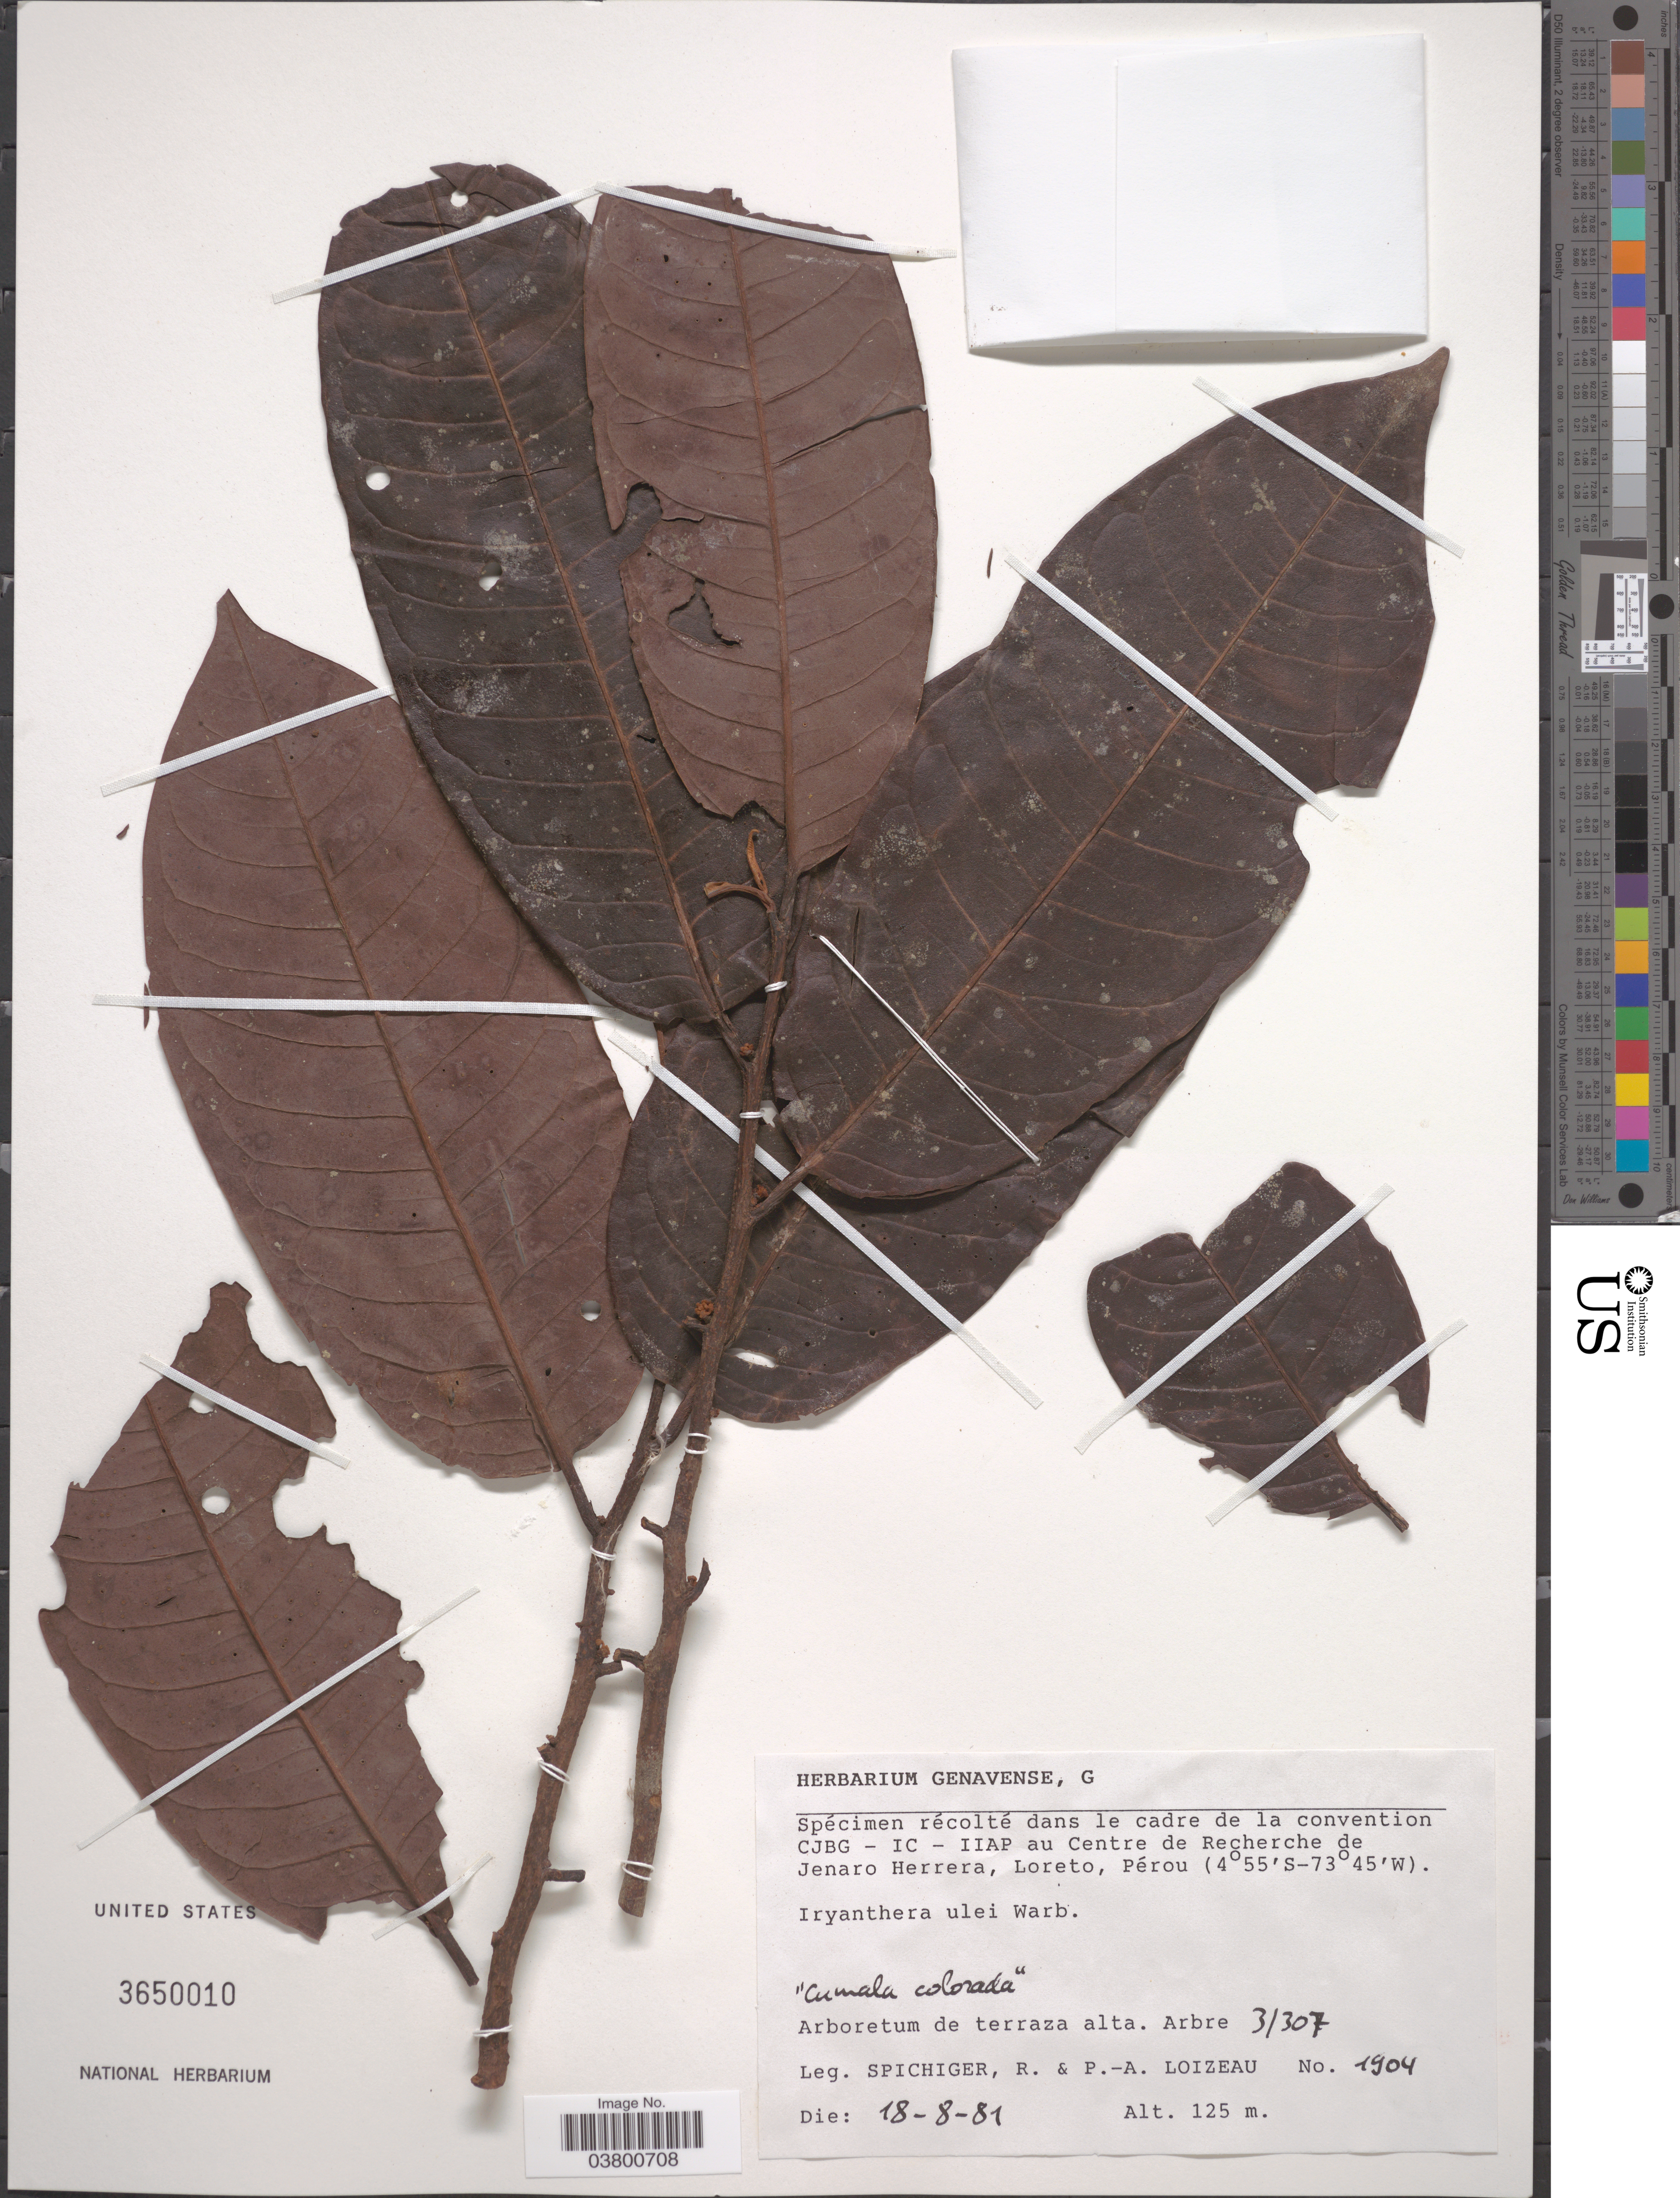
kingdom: Plantae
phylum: Tracheophyta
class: Magnoliopsida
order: Magnoliales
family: Myristicaceae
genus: Iryanthera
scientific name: Iryanthera ulei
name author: Warb.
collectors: R. Spichiger & P. Loizeau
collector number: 1904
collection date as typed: Transcribed d/m/y: 18/8/81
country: Peru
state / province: Loreto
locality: Centre de Recherche de Jenaro Herrera, Loreto, Pérou. Arboretum de terraza alta. Arbre 3/307.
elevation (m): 125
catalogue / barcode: US 3650010